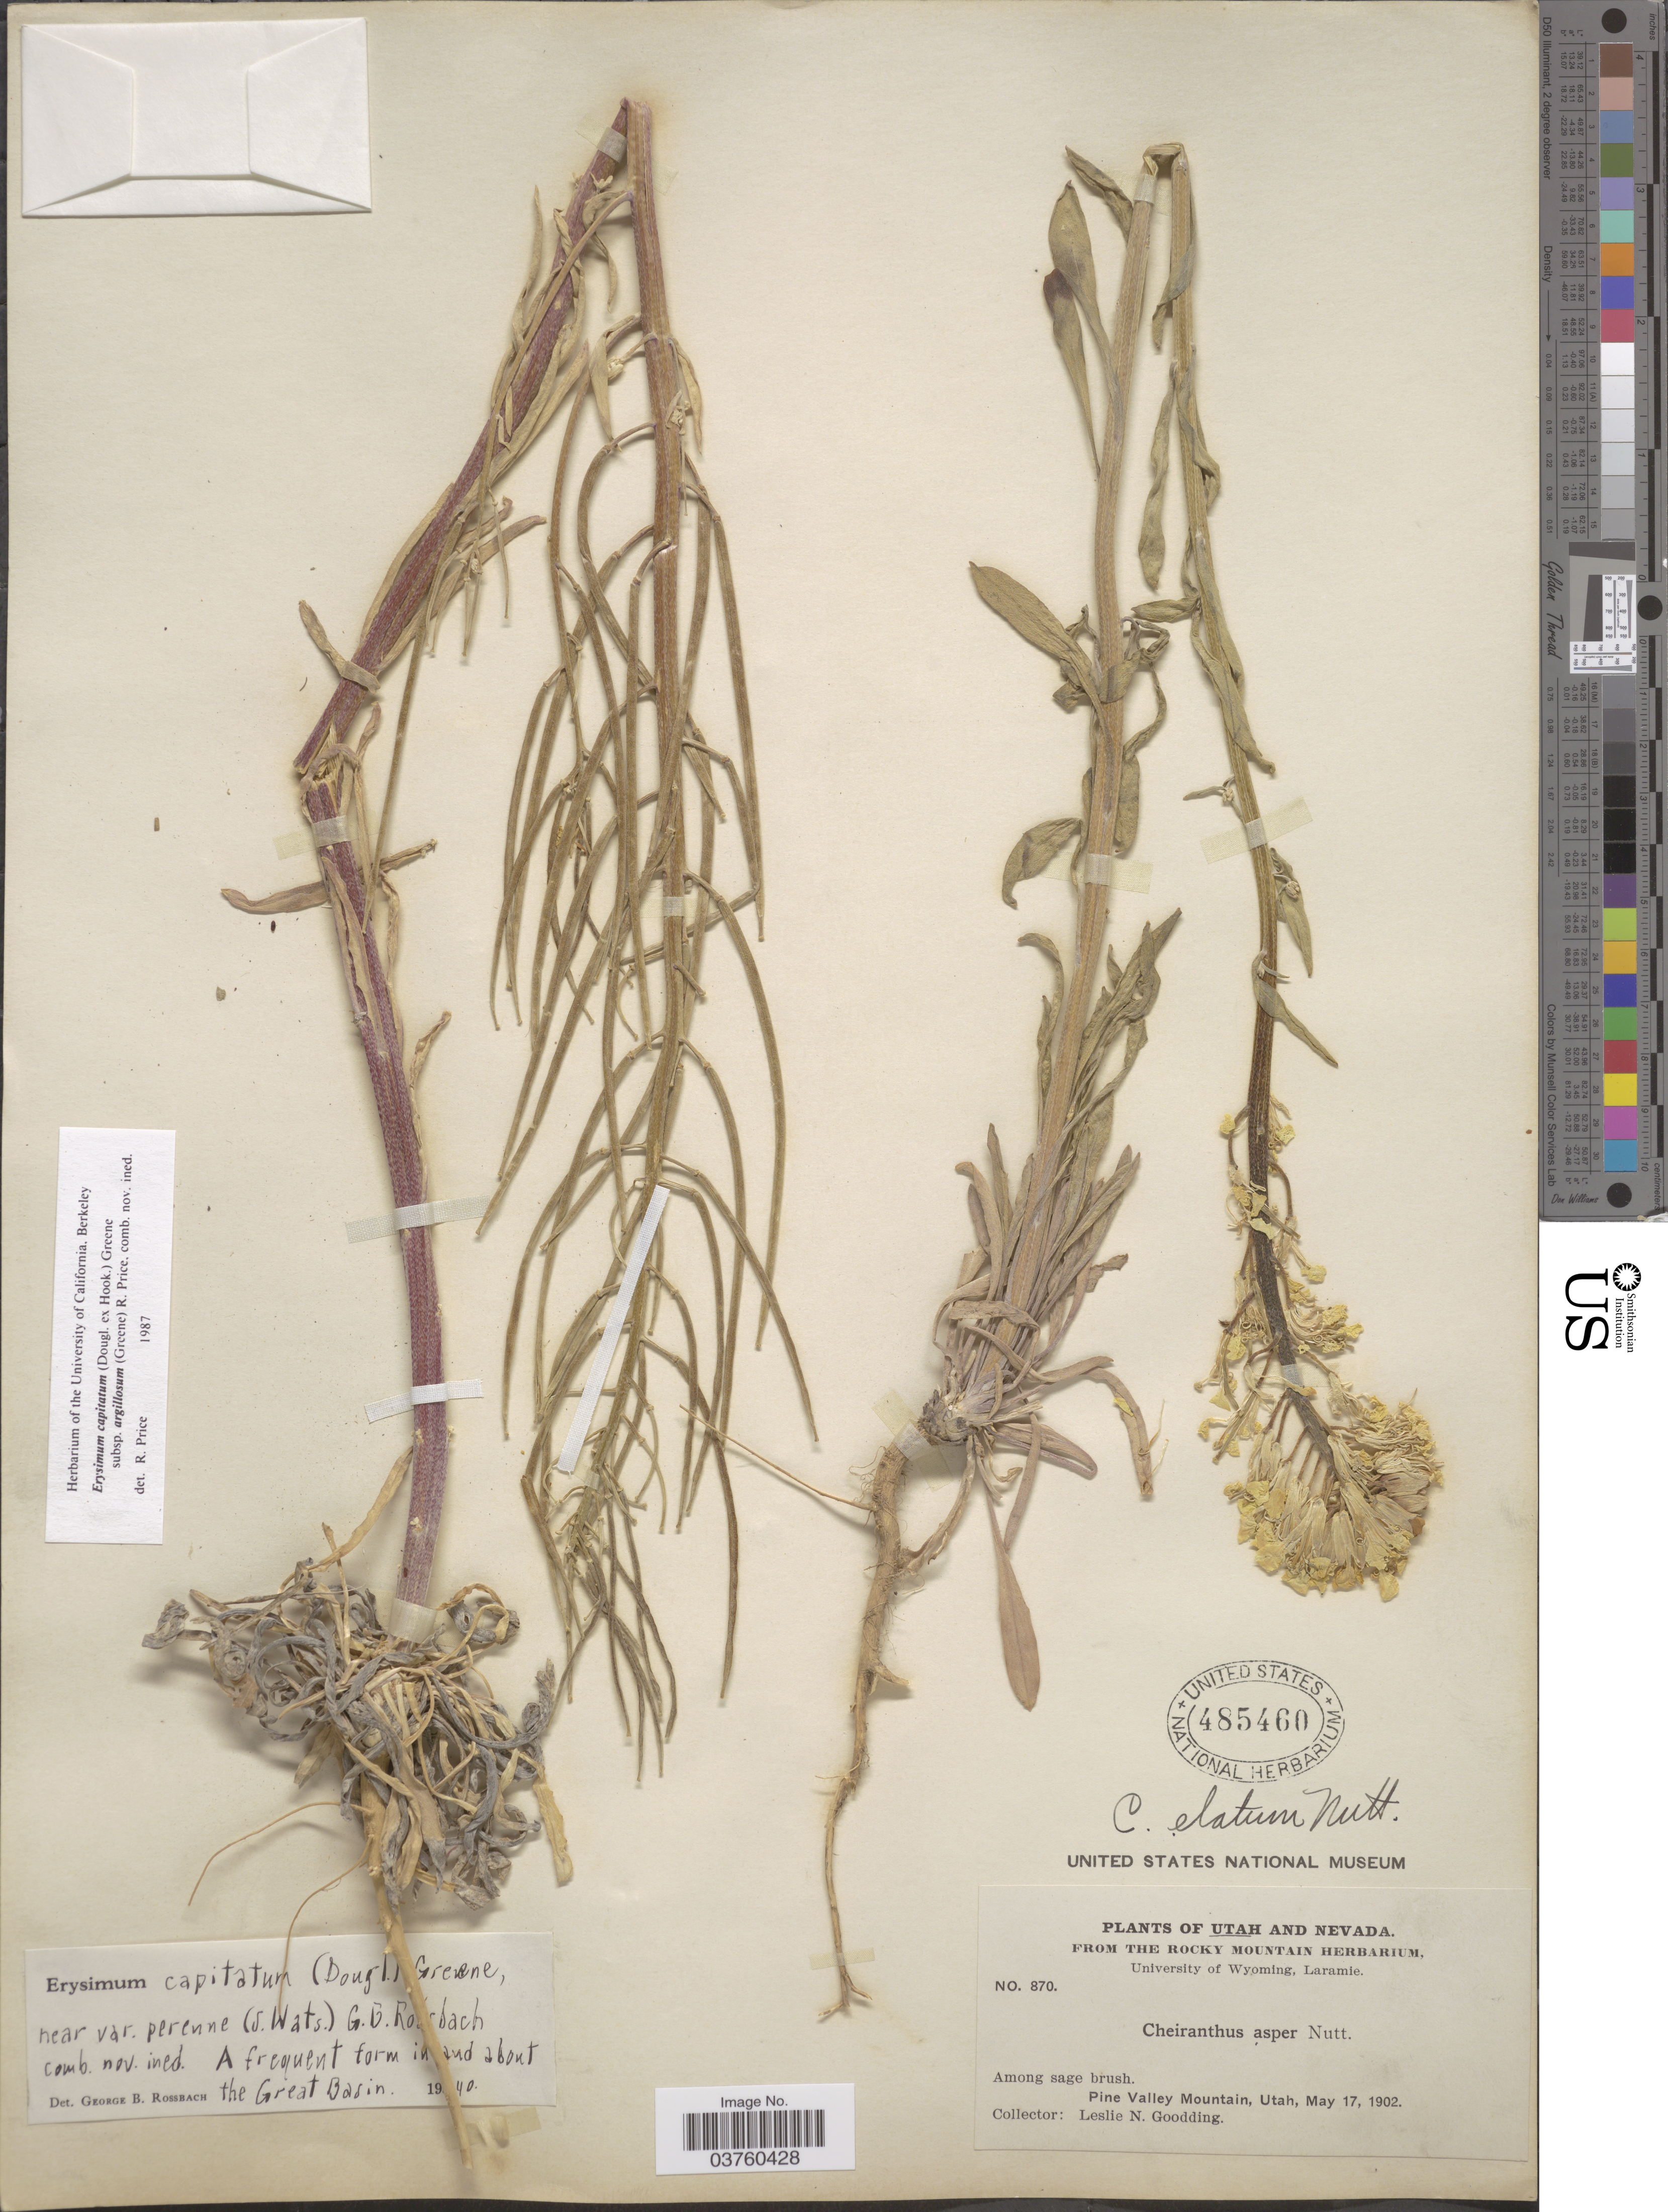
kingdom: Plantae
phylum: Tracheophyta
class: Magnoliopsida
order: Brassicales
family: Brassicaceae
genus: Erysimum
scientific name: Erysimum capitatum subsp. argillosum (Greene) R.A. Price comb. nov. ined.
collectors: L. N. Goodding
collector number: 870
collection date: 1902-05-17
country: United States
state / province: Utah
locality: Pine Valley Mountain.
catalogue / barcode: US 485460